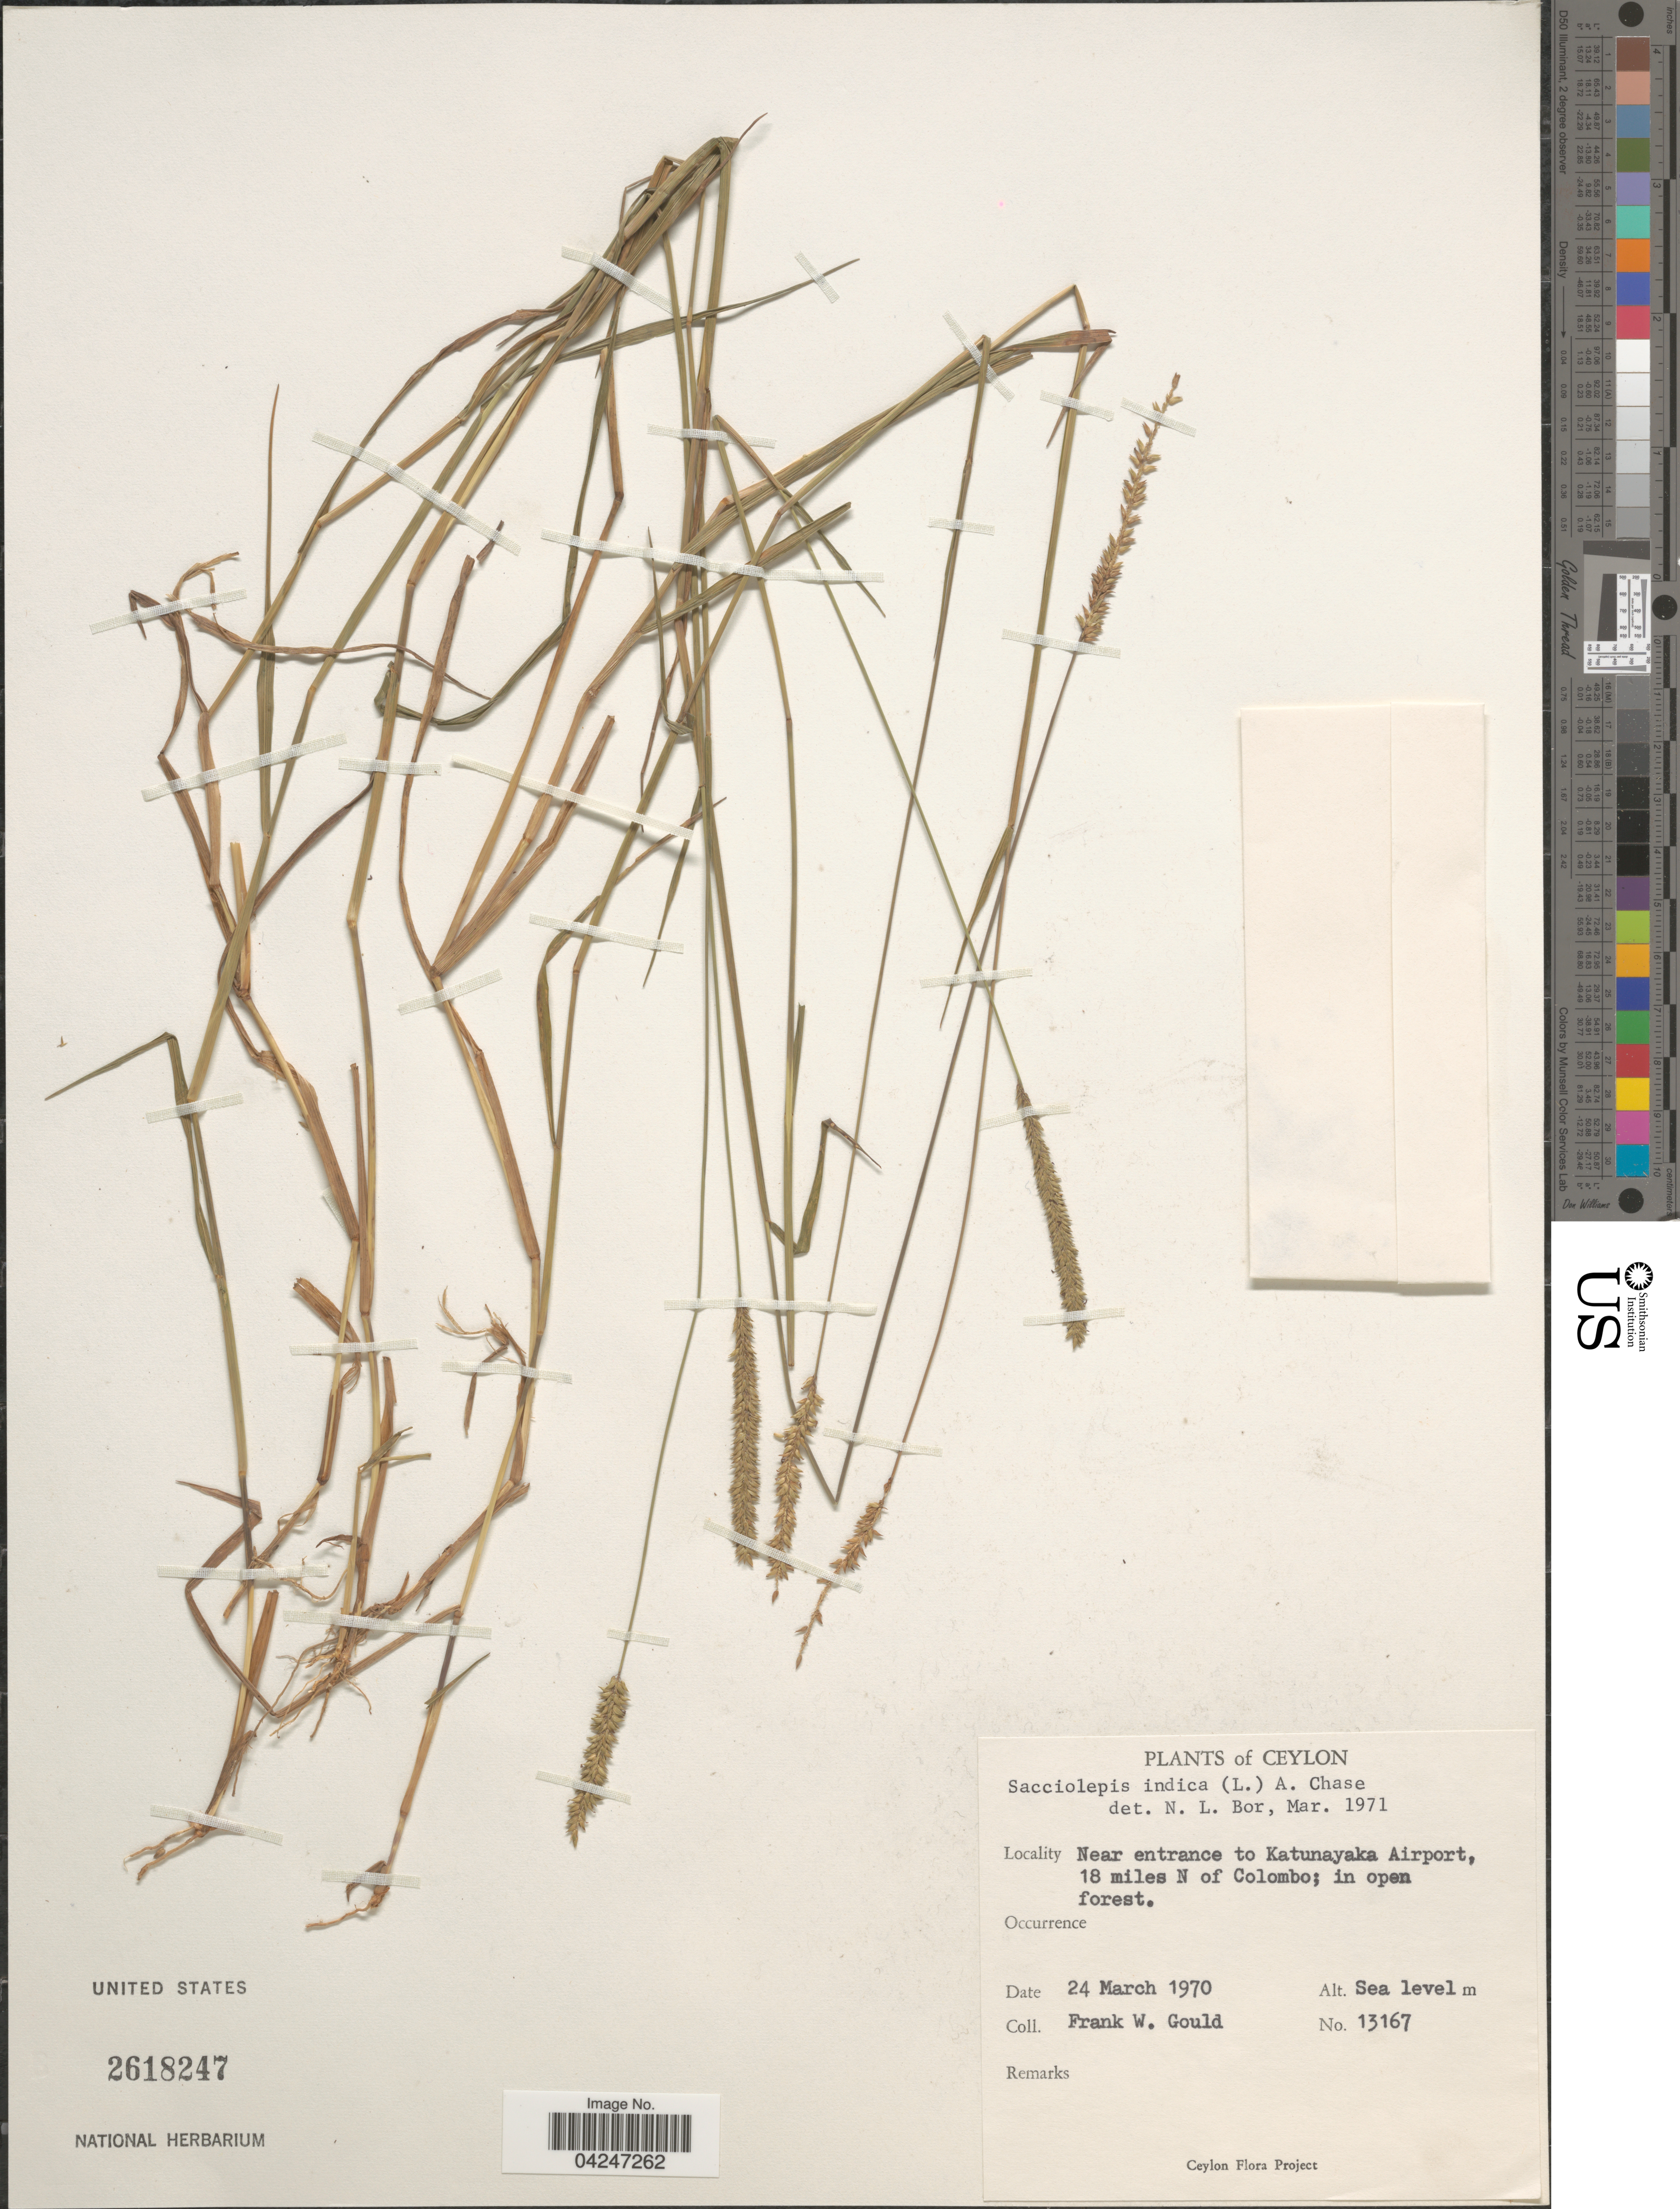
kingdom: Plantae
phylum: Tracheophyta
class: Liliopsida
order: Poales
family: Poaceae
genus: Sacciolepis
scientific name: Sacciolepis indica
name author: (L.) Chase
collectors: F. W. Gould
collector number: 13167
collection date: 1970-03-24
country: Sri Lanka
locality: Ceylon. Near entrance to Katunayaka Airport, 18 miles N of Colombo; in open forest.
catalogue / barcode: US 2618247